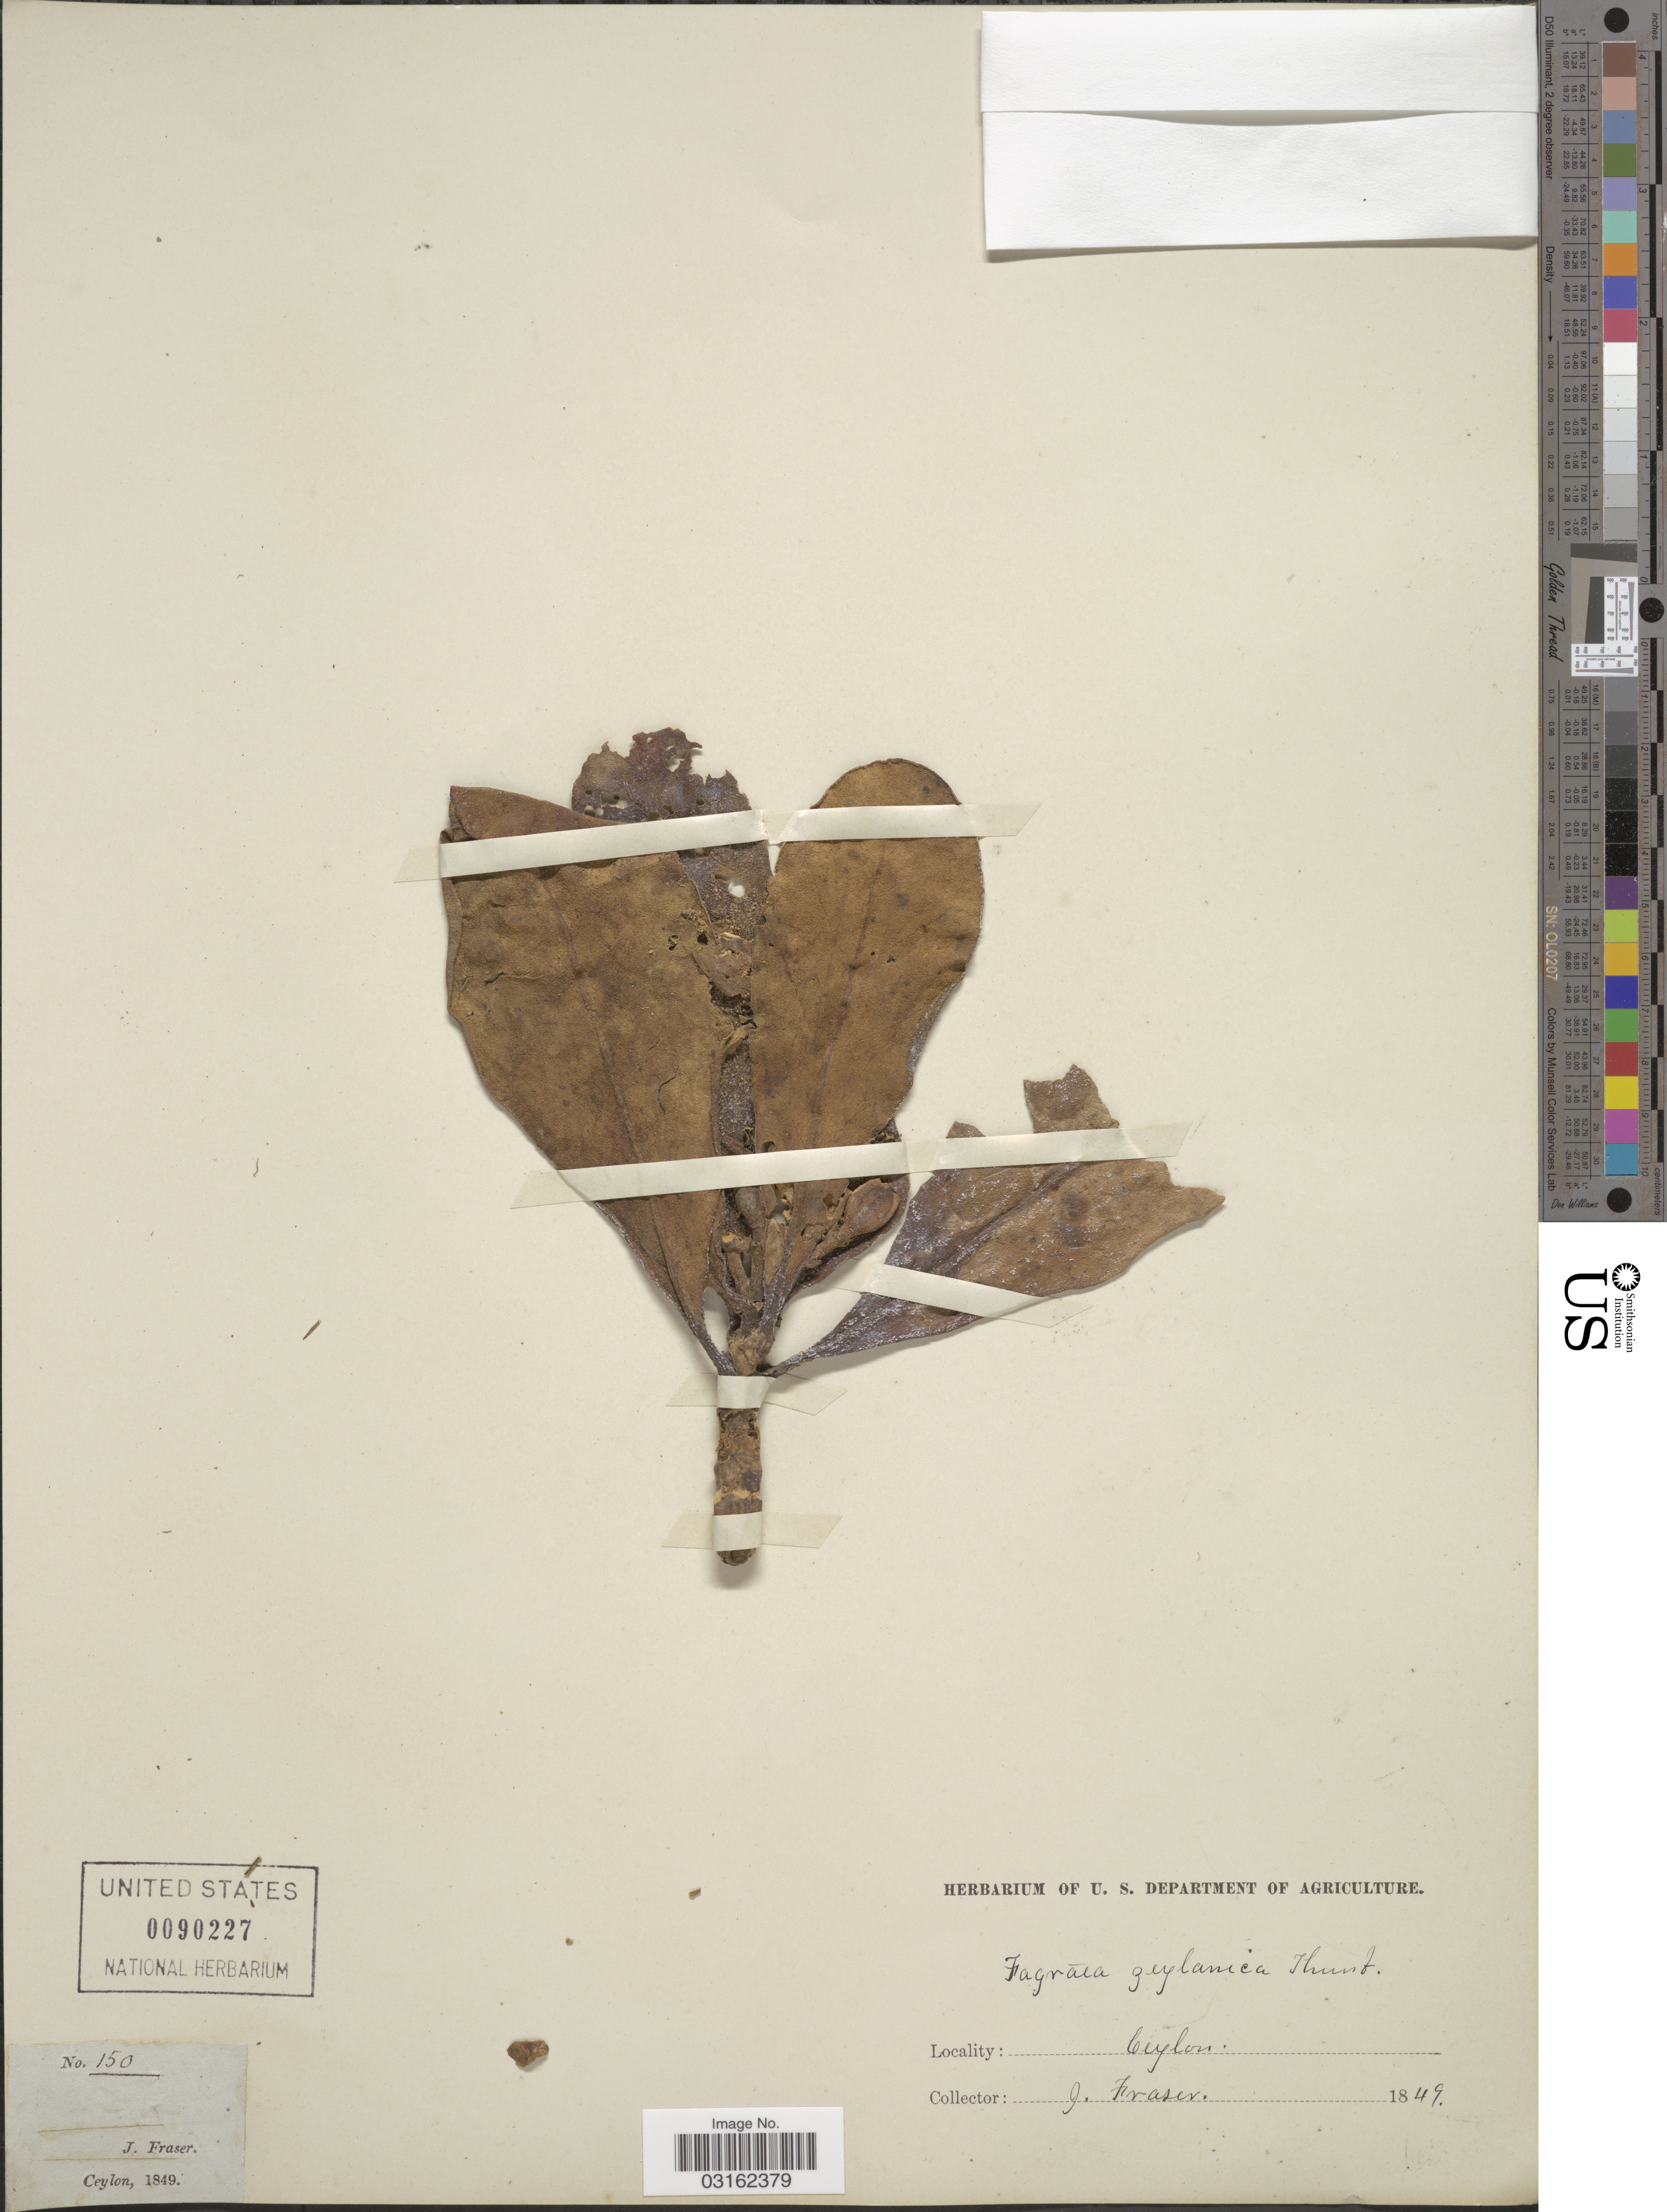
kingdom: Plantae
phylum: Tracheophyta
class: Magnoliopsida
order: Gentianales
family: Gentianaceae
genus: Fagraea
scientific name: Fagraea ceilanica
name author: Thunb.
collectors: J. Fraser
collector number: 150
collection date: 1849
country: Sri Lanka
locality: Ceylon.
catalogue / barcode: US 90227